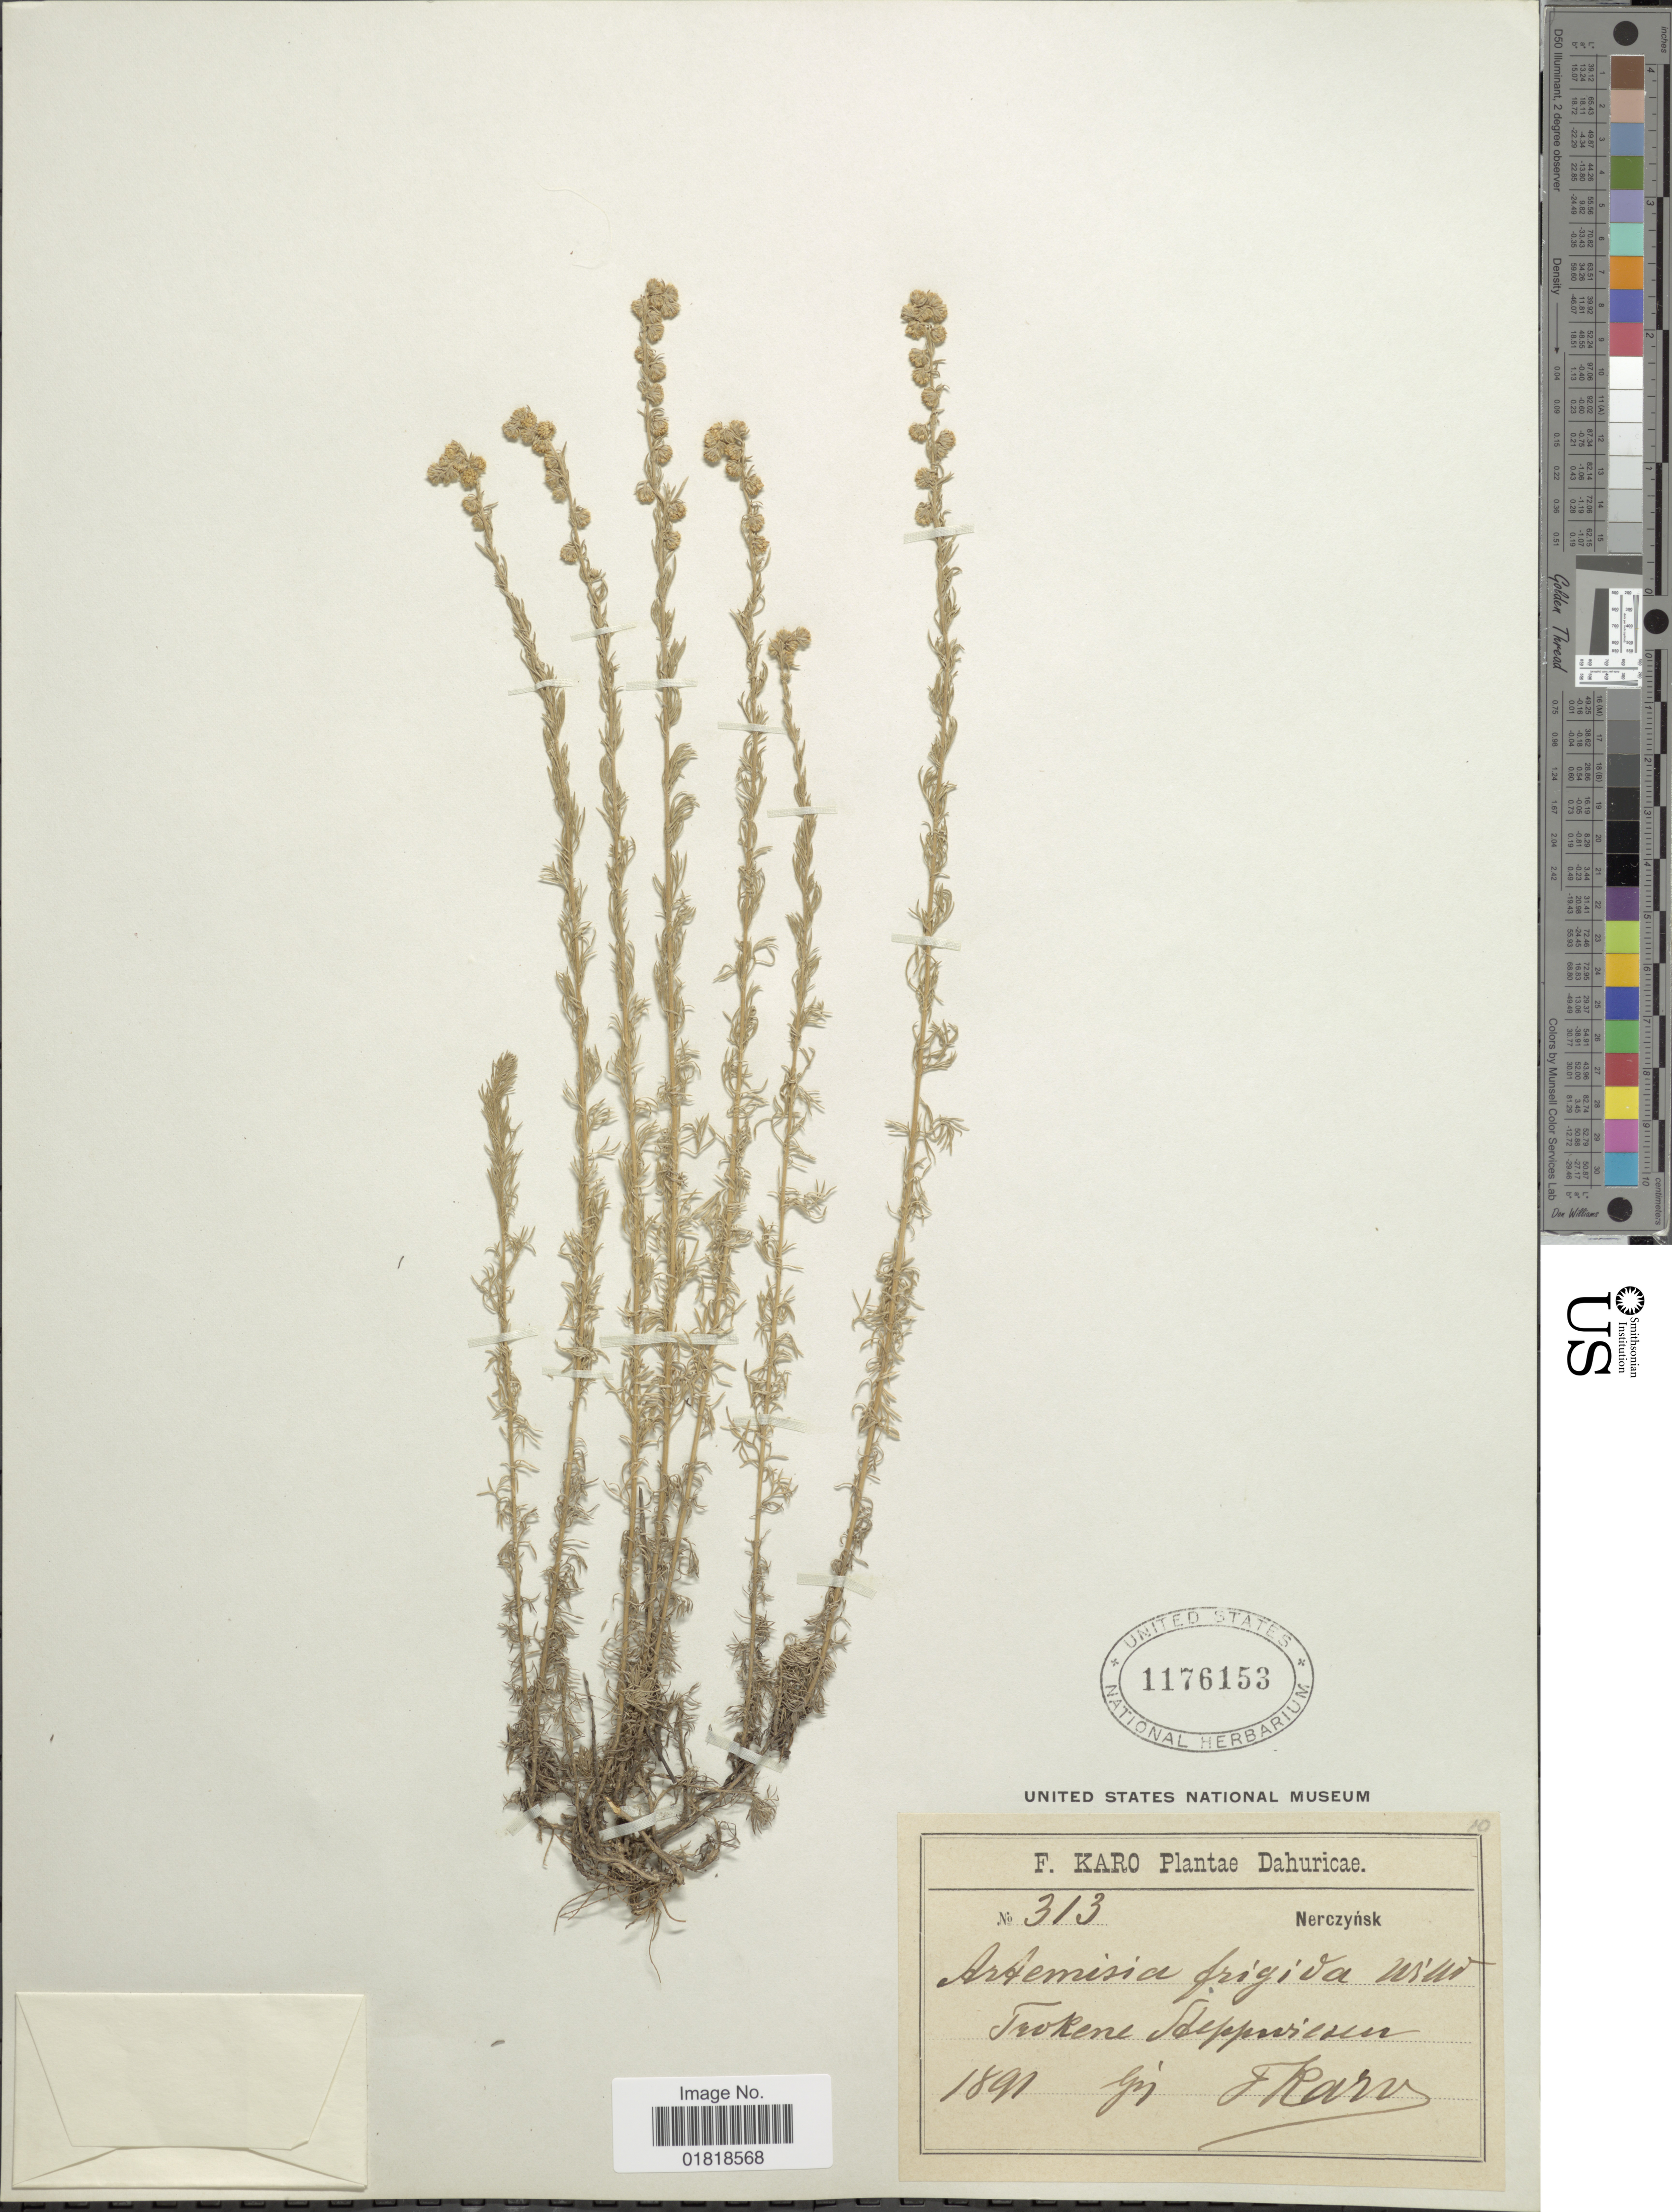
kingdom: Plantae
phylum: Tracheophyta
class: Magnoliopsida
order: Asterales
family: Asteraceae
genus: Artemisia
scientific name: Artemisia frigida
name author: Willd.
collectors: F. Karo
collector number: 313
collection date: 1891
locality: Dahuricae, Ideppuriezur, Nerczunsk [unsure placement] [interpreted]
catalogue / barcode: US 1176153